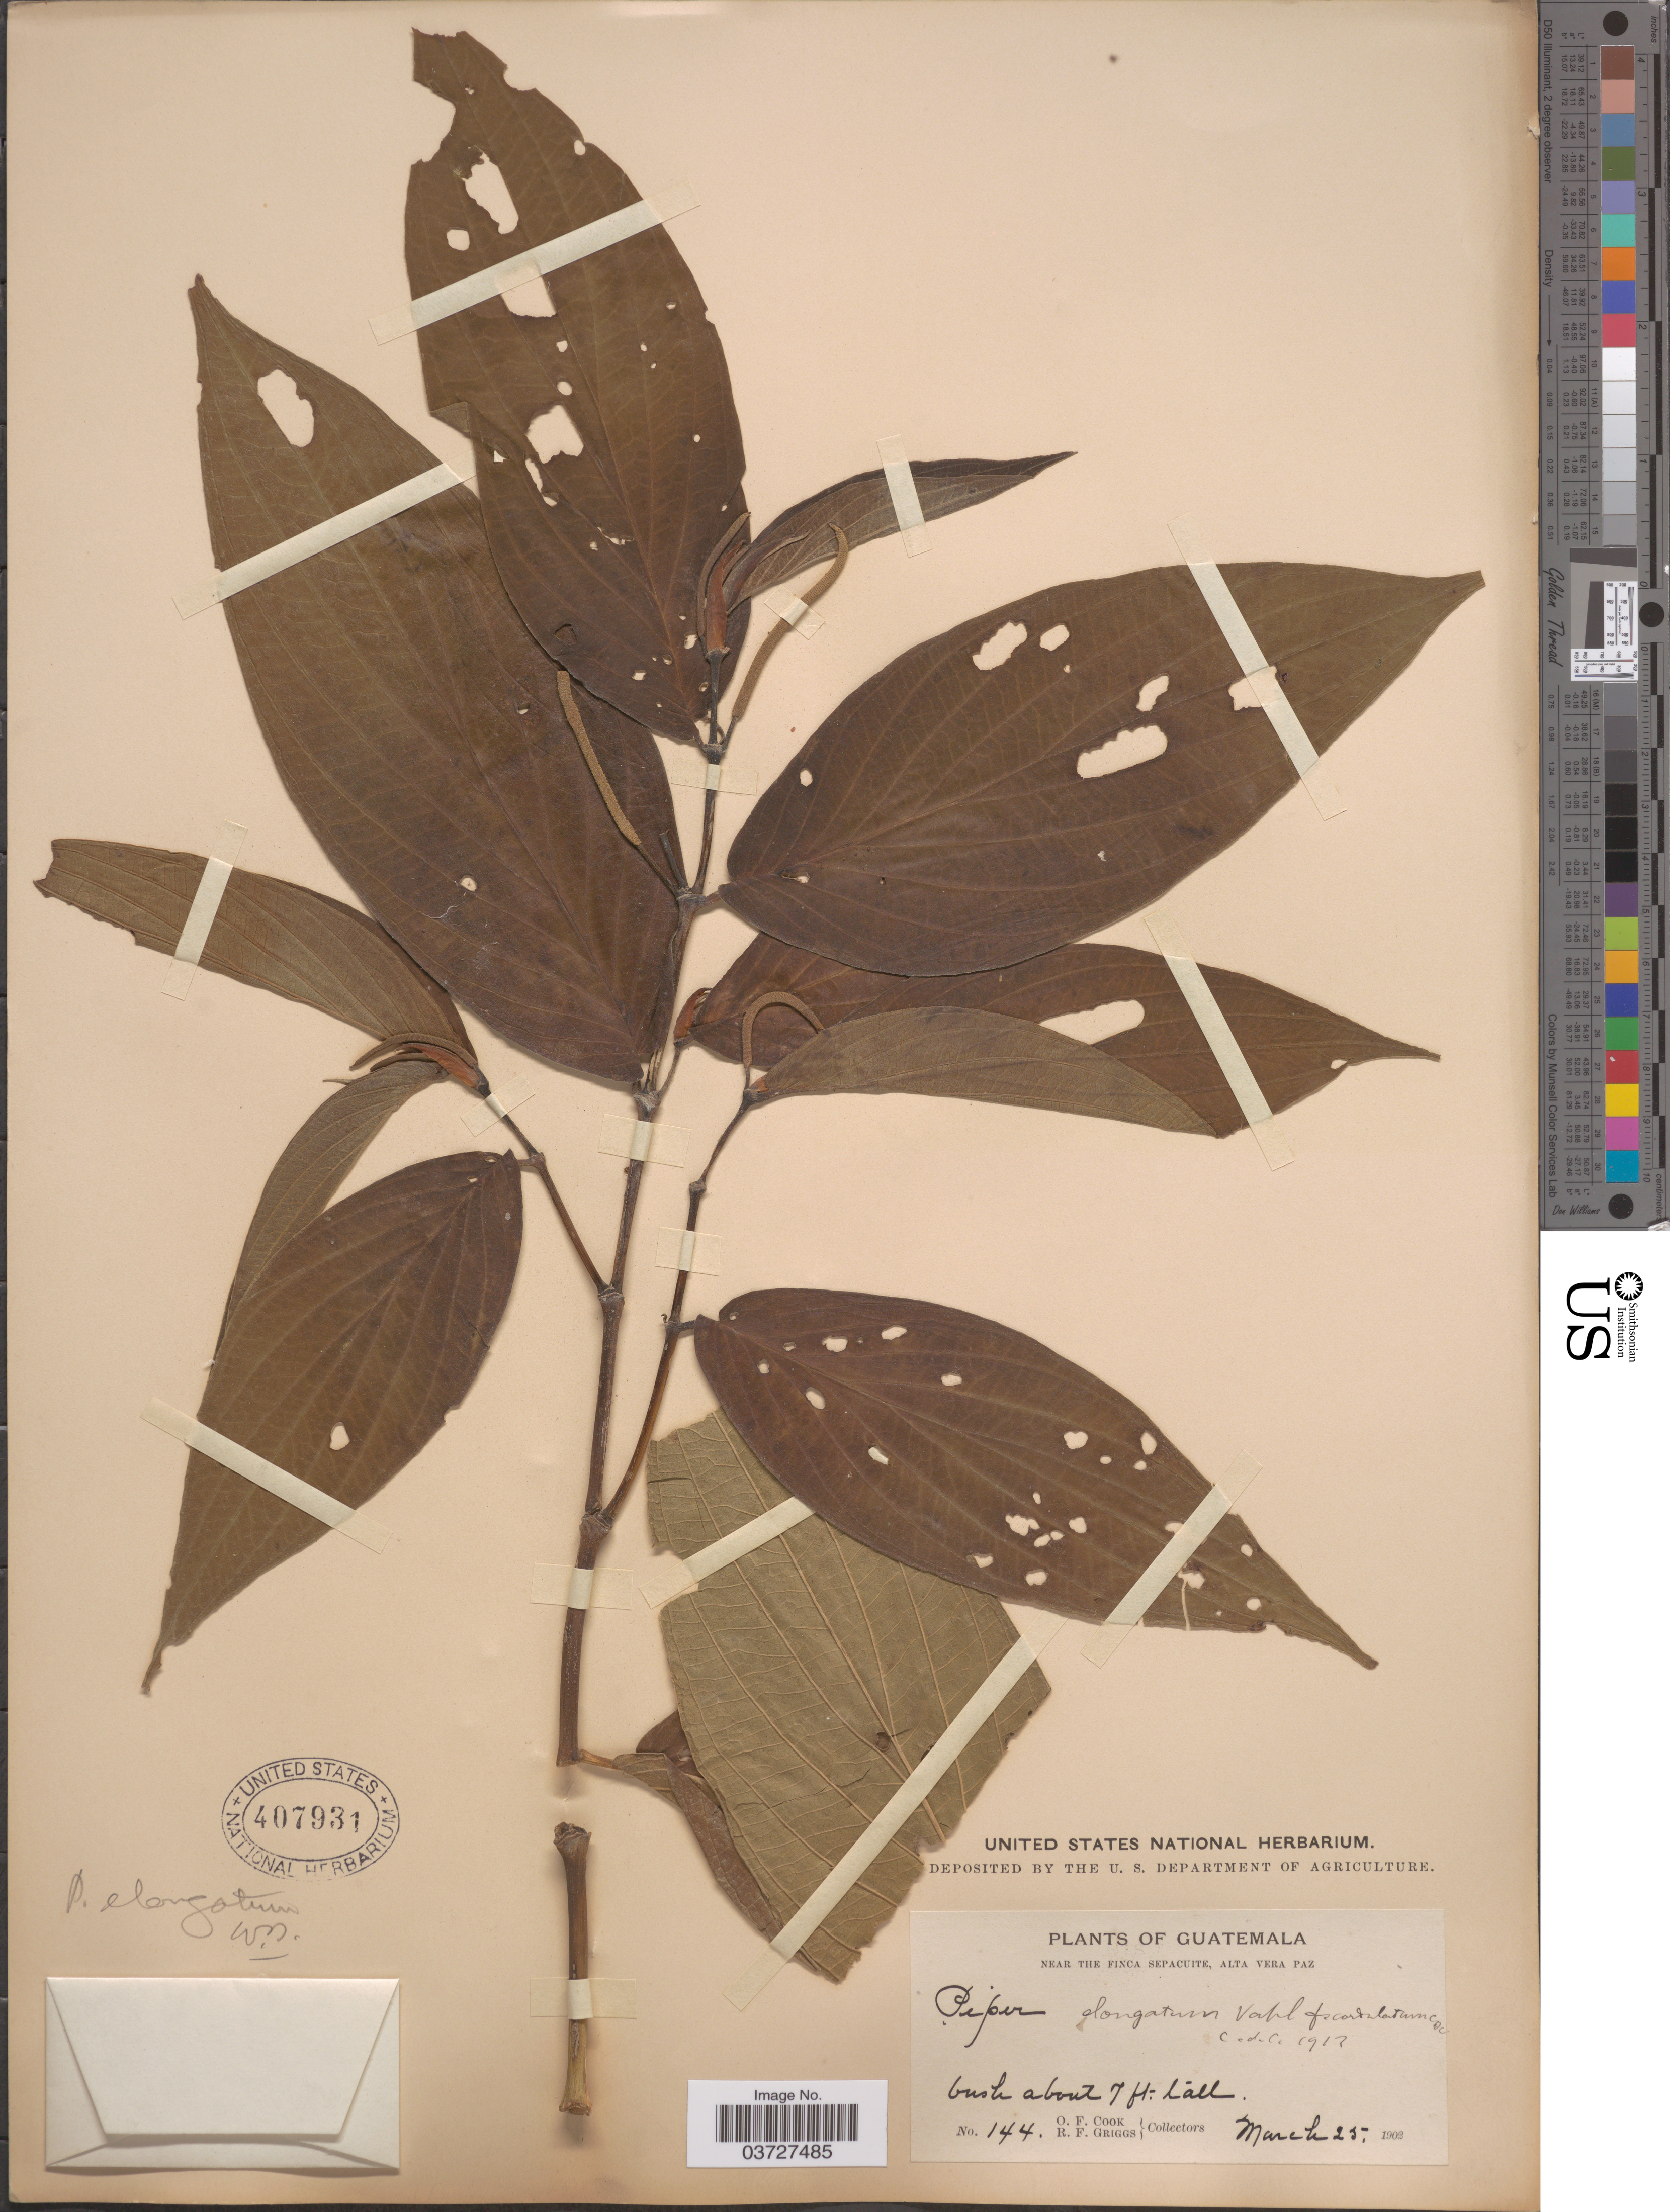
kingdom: Plantae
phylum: Tracheophyta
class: Magnoliopsida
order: Piperales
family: Piperaceae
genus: Piper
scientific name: Piper elongatum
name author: Vahl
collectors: O. F. Cook & R. F. Griggs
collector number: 144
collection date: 1902-03-25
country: Guatemala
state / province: Alta Verapaz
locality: Near the Finca Sepacuite, Alta Vera Paz.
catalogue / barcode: US 407931